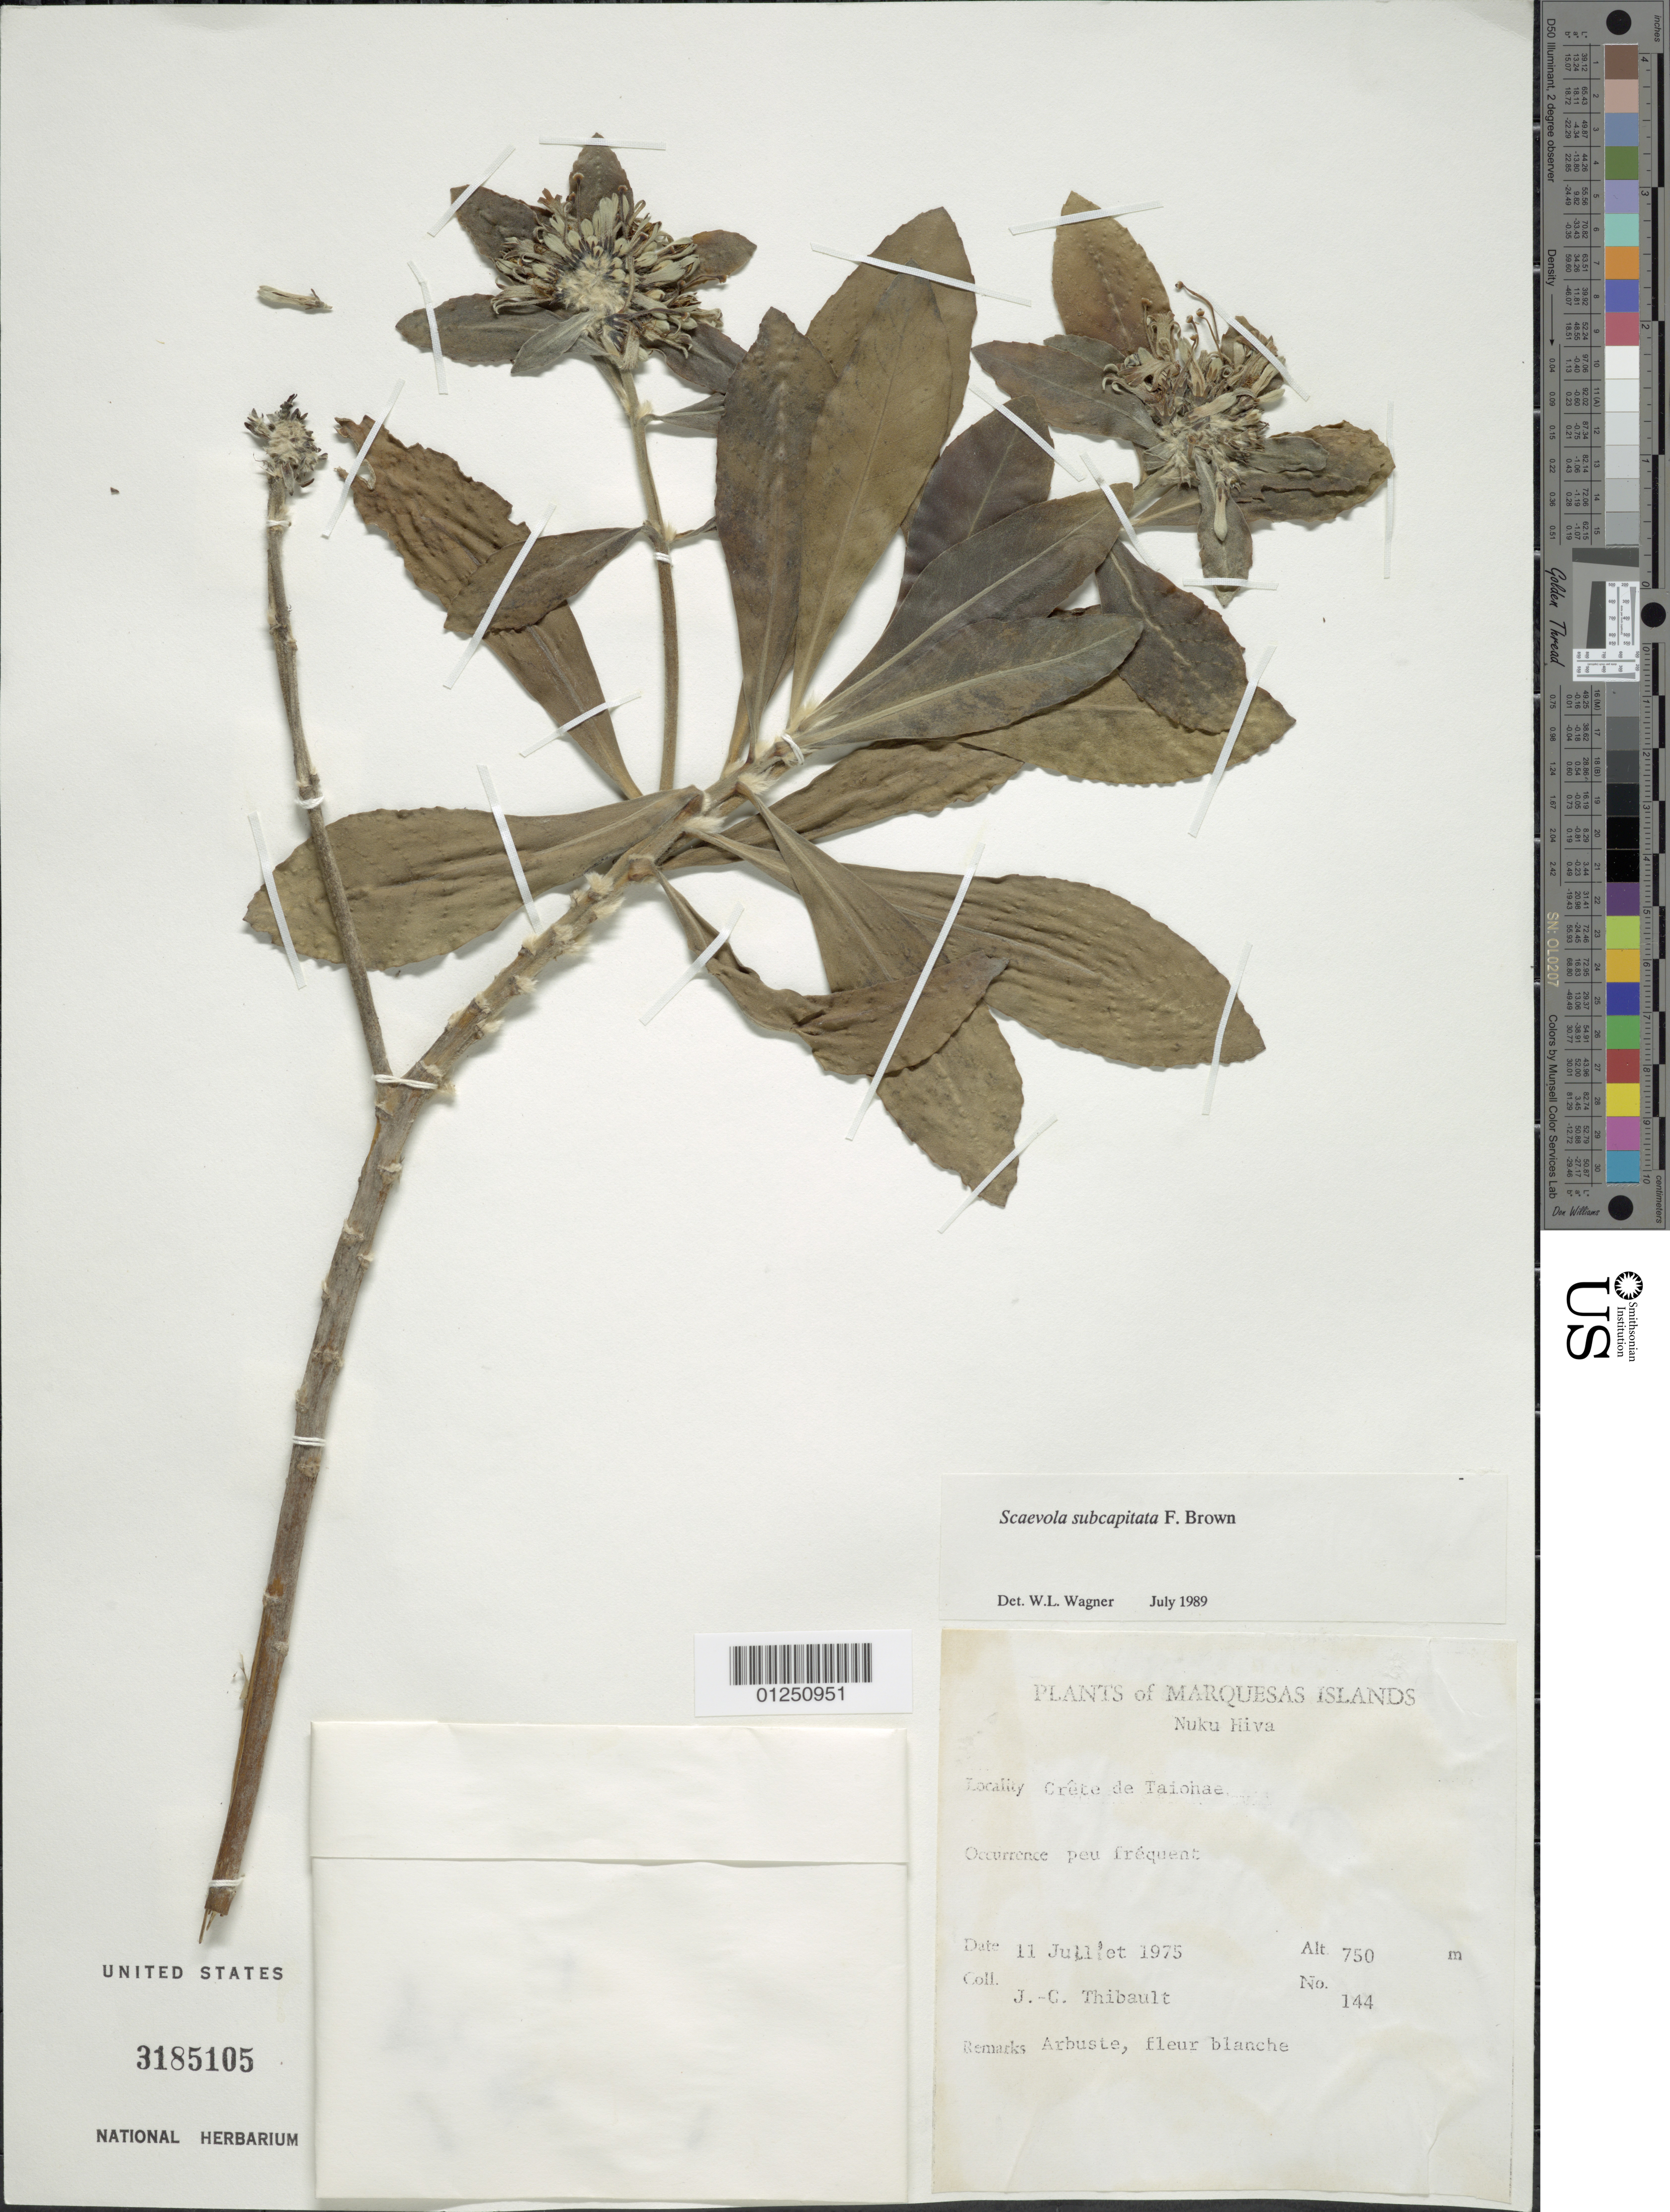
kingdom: Plantae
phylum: Tracheophyta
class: Magnoliopsida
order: Asterales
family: Goodeniaceae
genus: Scaevola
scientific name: Scaevola subcapitata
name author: F. Br.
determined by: Wagner, W. L., (BOT), Smithsonian Institution - National Museum of Natural History (UNITED STATES)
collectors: J. Thibault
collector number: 144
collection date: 1975-07-11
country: French Polynesia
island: Nuku Hiva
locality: Crête de Taiohae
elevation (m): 750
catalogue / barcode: US 3185105